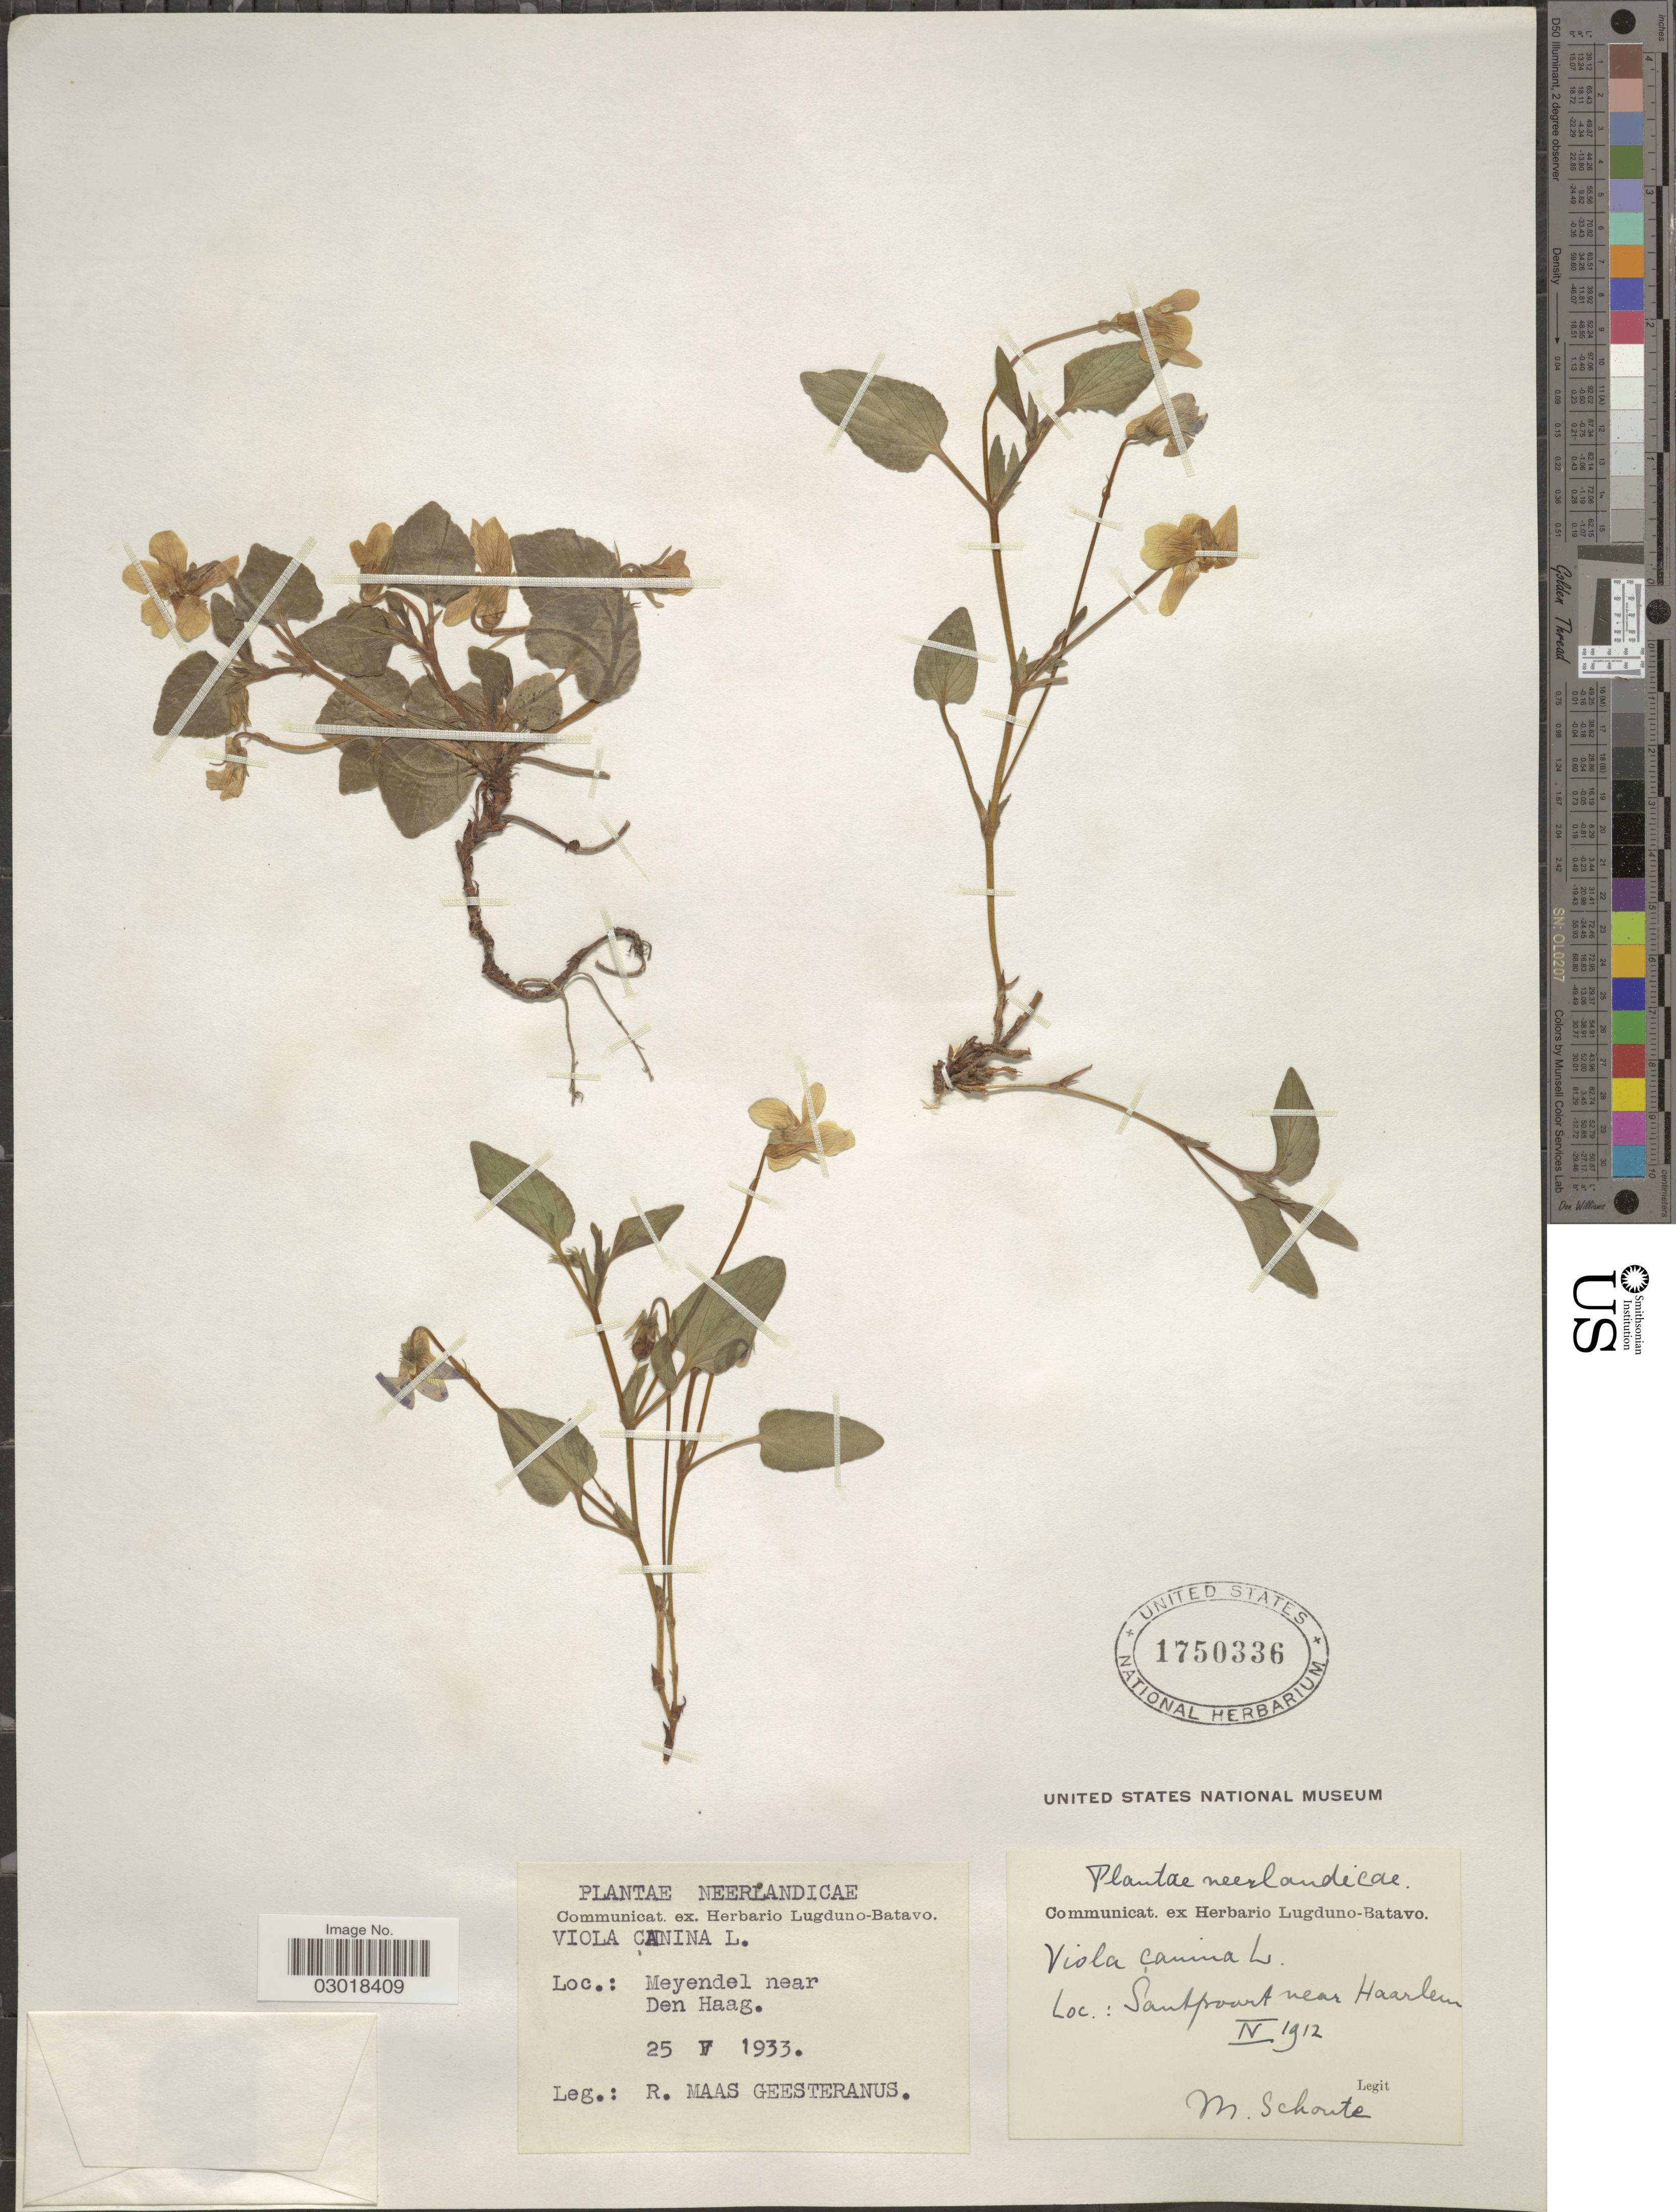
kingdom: Plantae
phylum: Tracheophyta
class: Magnoliopsida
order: Malpighiales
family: Violaceae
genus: Viola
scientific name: Viola canina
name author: L.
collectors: R. A. Maas Geesteranus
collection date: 1933-05-25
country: Netherlands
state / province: Zuid Holland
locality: Neerlandicae. Meyendel near Den Haag.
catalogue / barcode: US 1750336